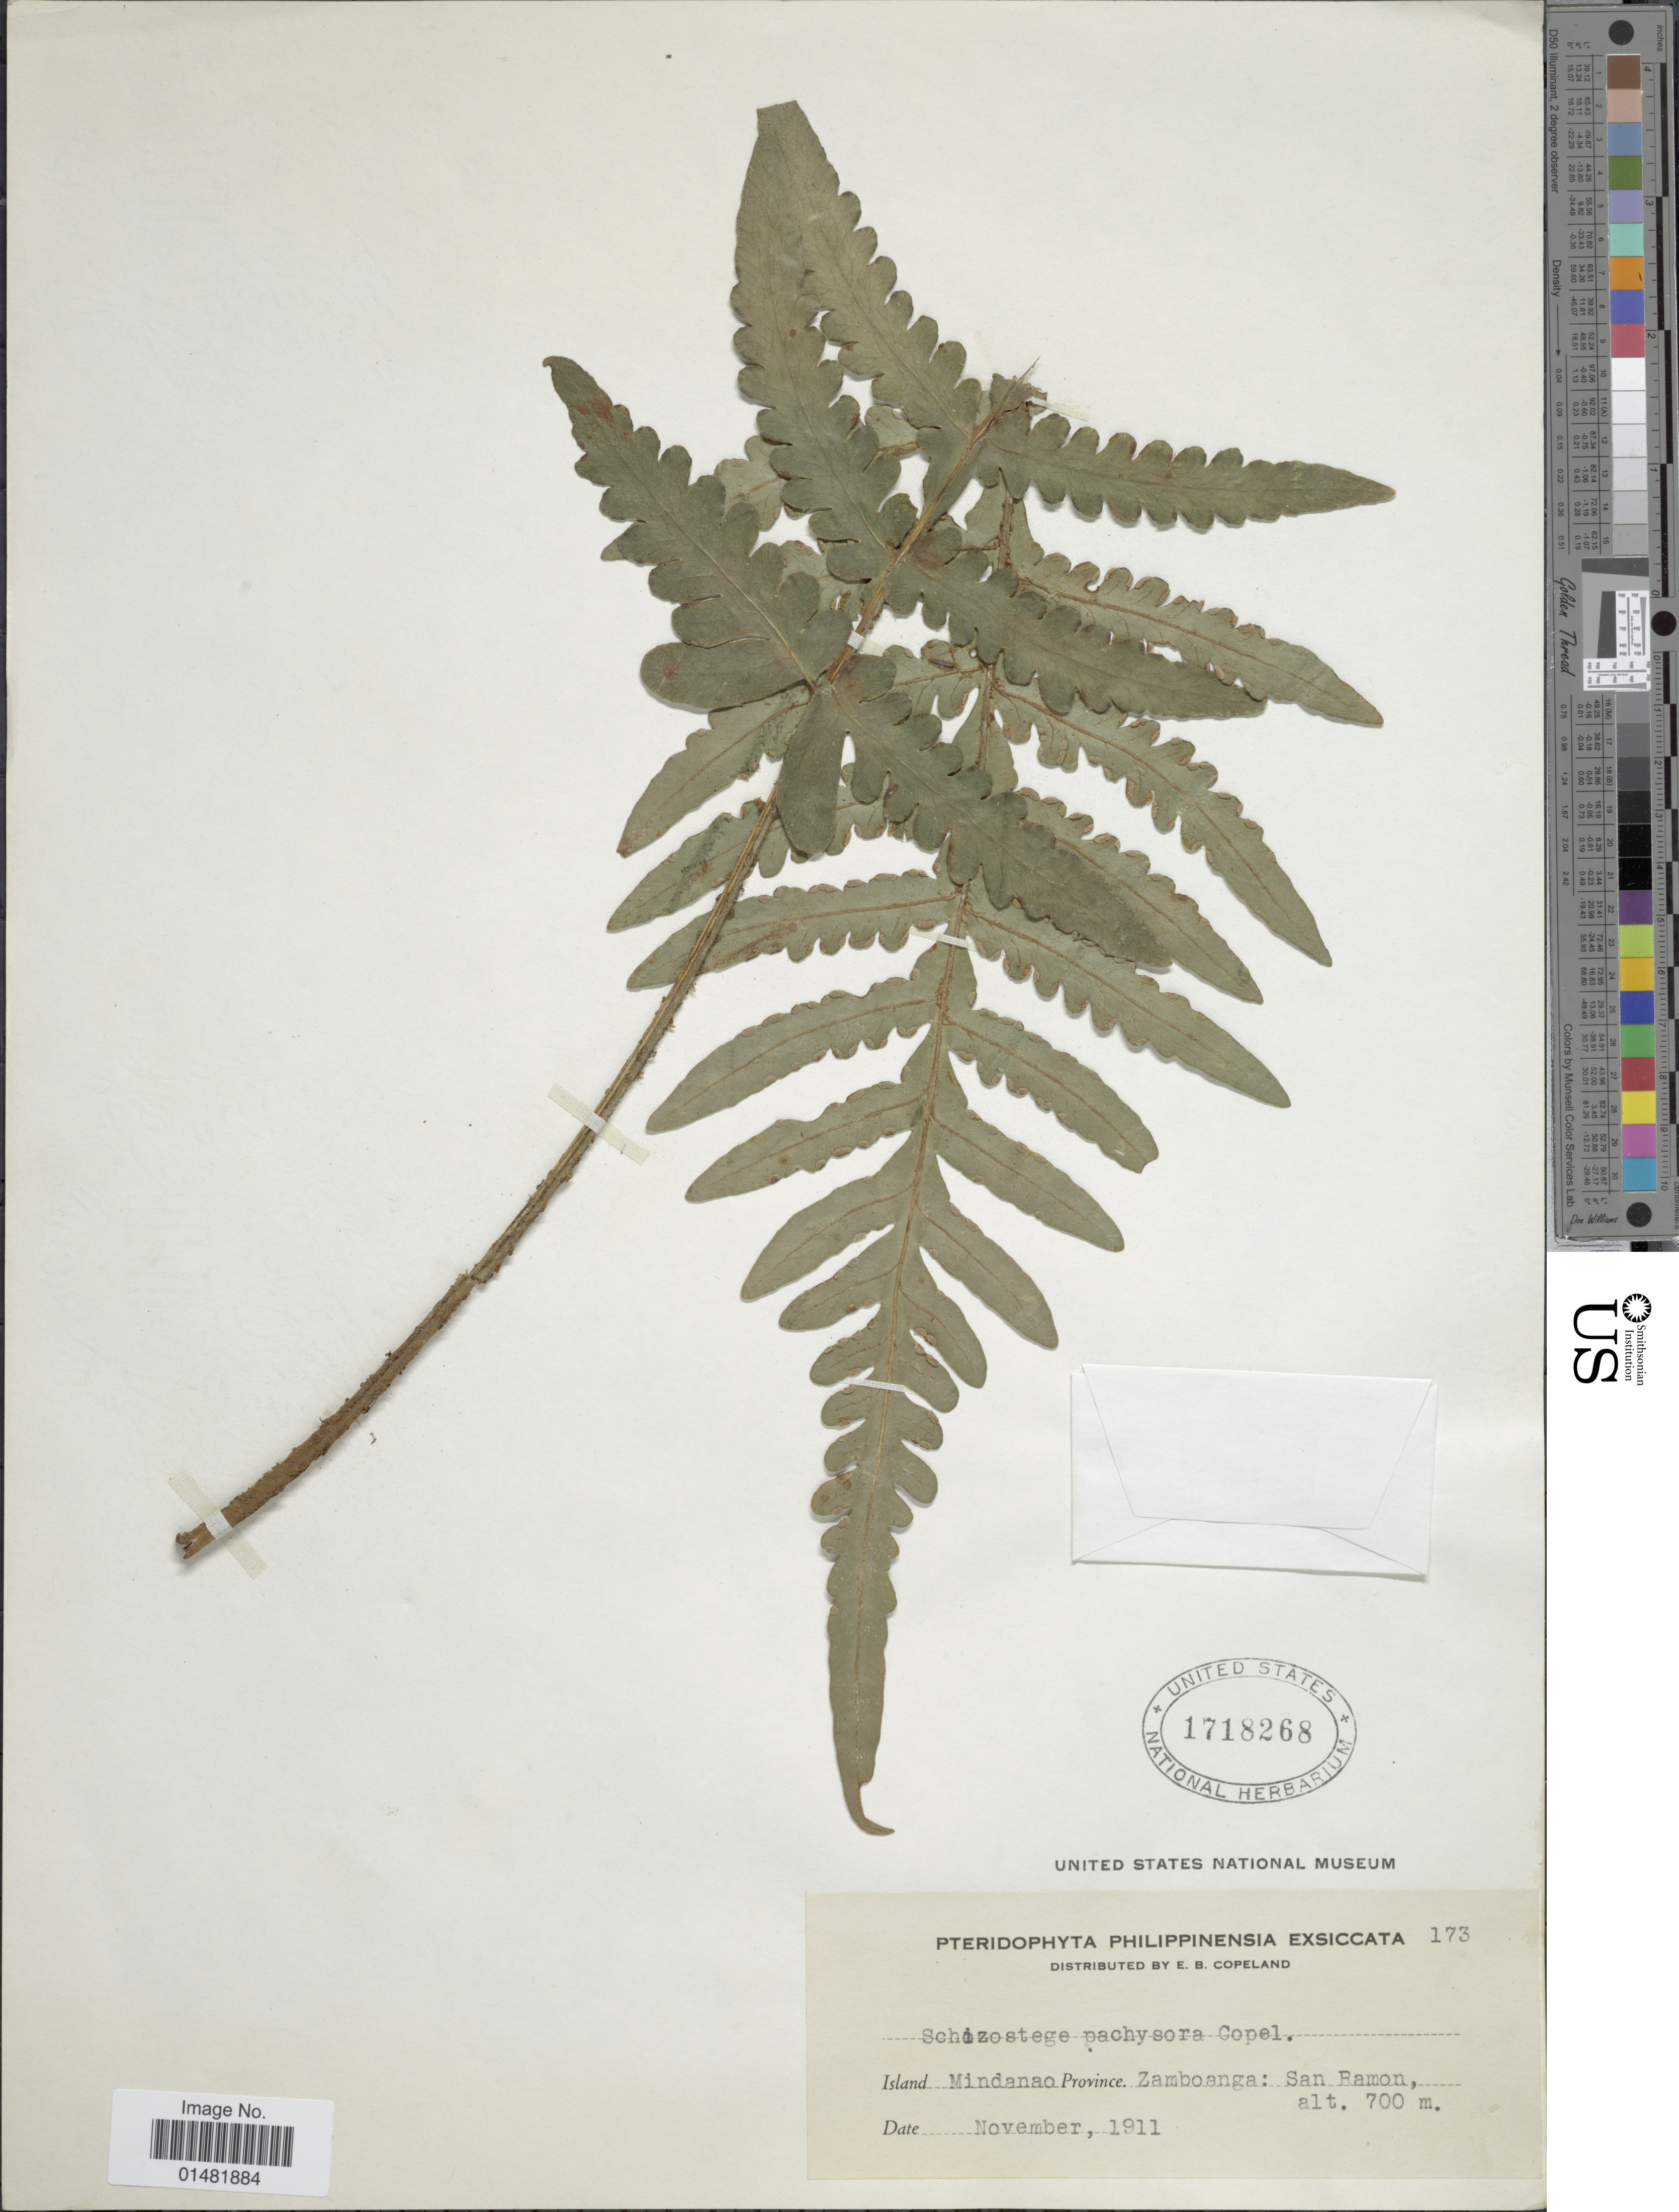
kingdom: Plantae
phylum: Tracheophyta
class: Polypodiopsida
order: Polypodiales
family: Pteridaceae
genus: Pteris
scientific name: Pteris pachysora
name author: (Copel.) Price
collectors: E. B. Copeland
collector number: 173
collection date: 1911-11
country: Philippines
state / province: Zamboanga Peninsula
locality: Island Mindanao, San Ramon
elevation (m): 700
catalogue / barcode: US 1718268